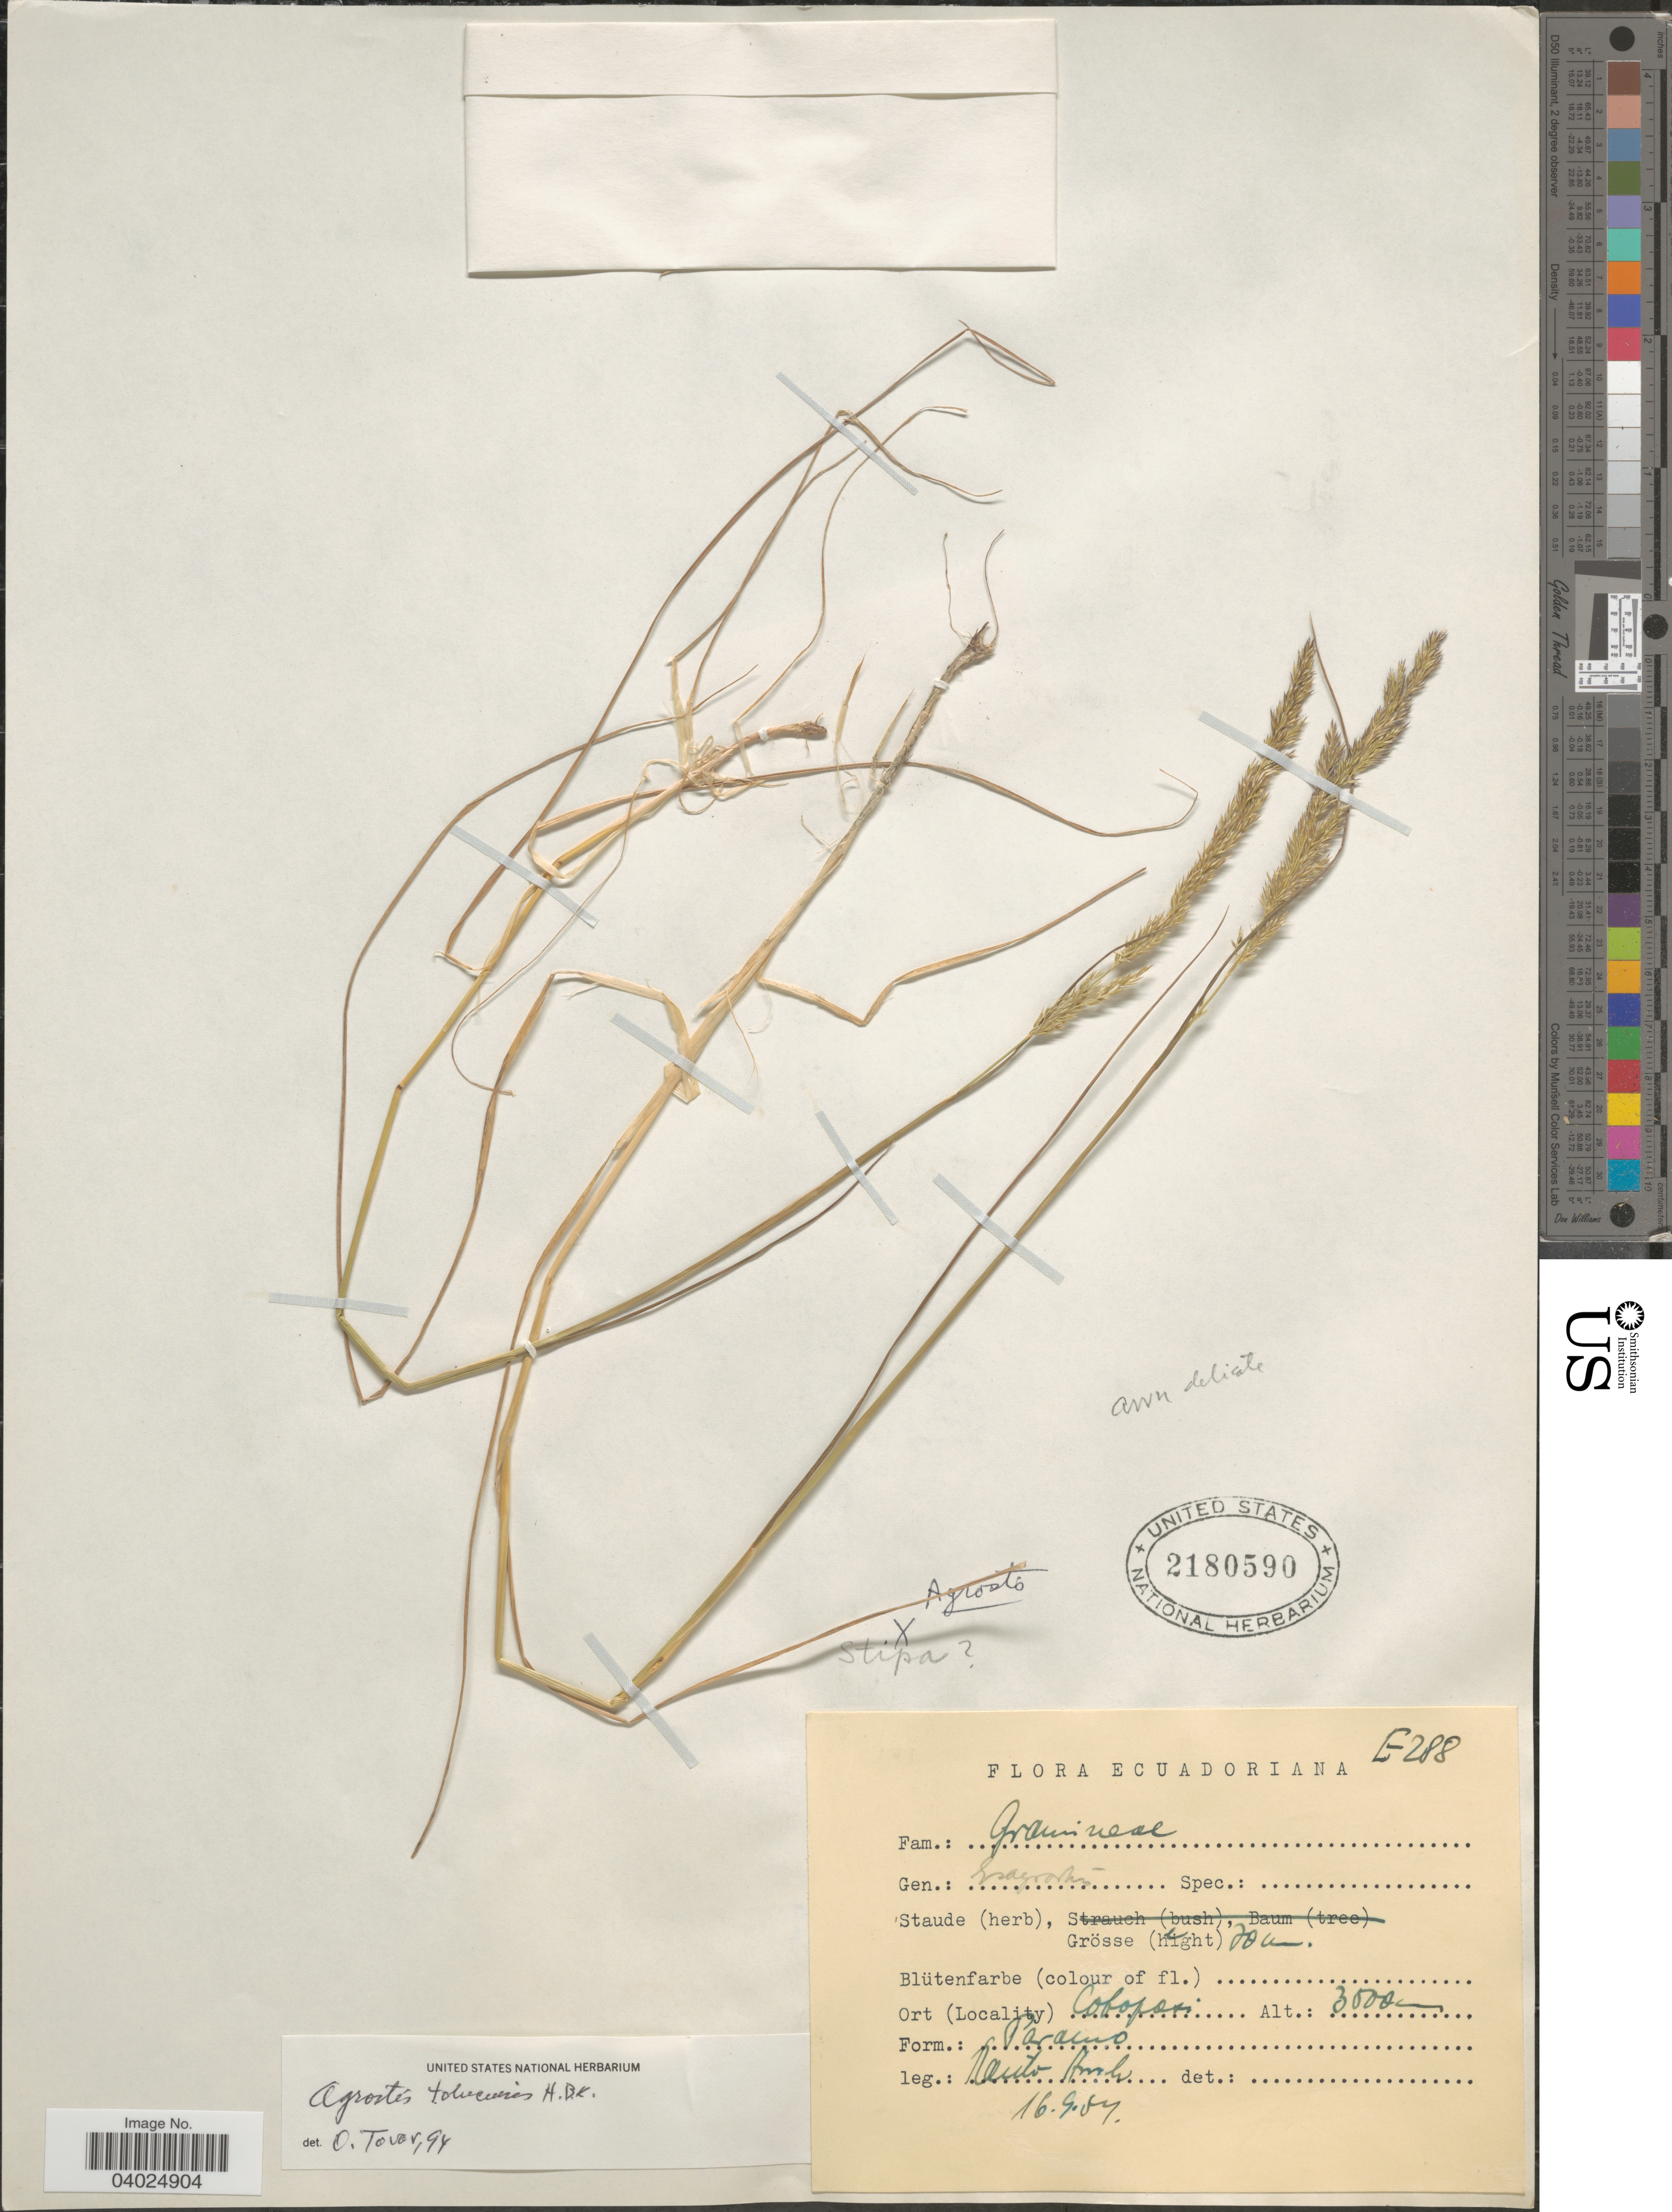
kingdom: Plantae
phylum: Tracheophyta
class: Liliopsida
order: Poales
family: Poaceae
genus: Agrostis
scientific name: Agrostis tolucensis Kunth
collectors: W. Rauh & G. Hirsch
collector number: E288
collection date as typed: Transcribed d/m/y: 16/9/54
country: Ecuador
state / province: Cotopaxi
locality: Paramo.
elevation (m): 3000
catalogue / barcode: US 2180590